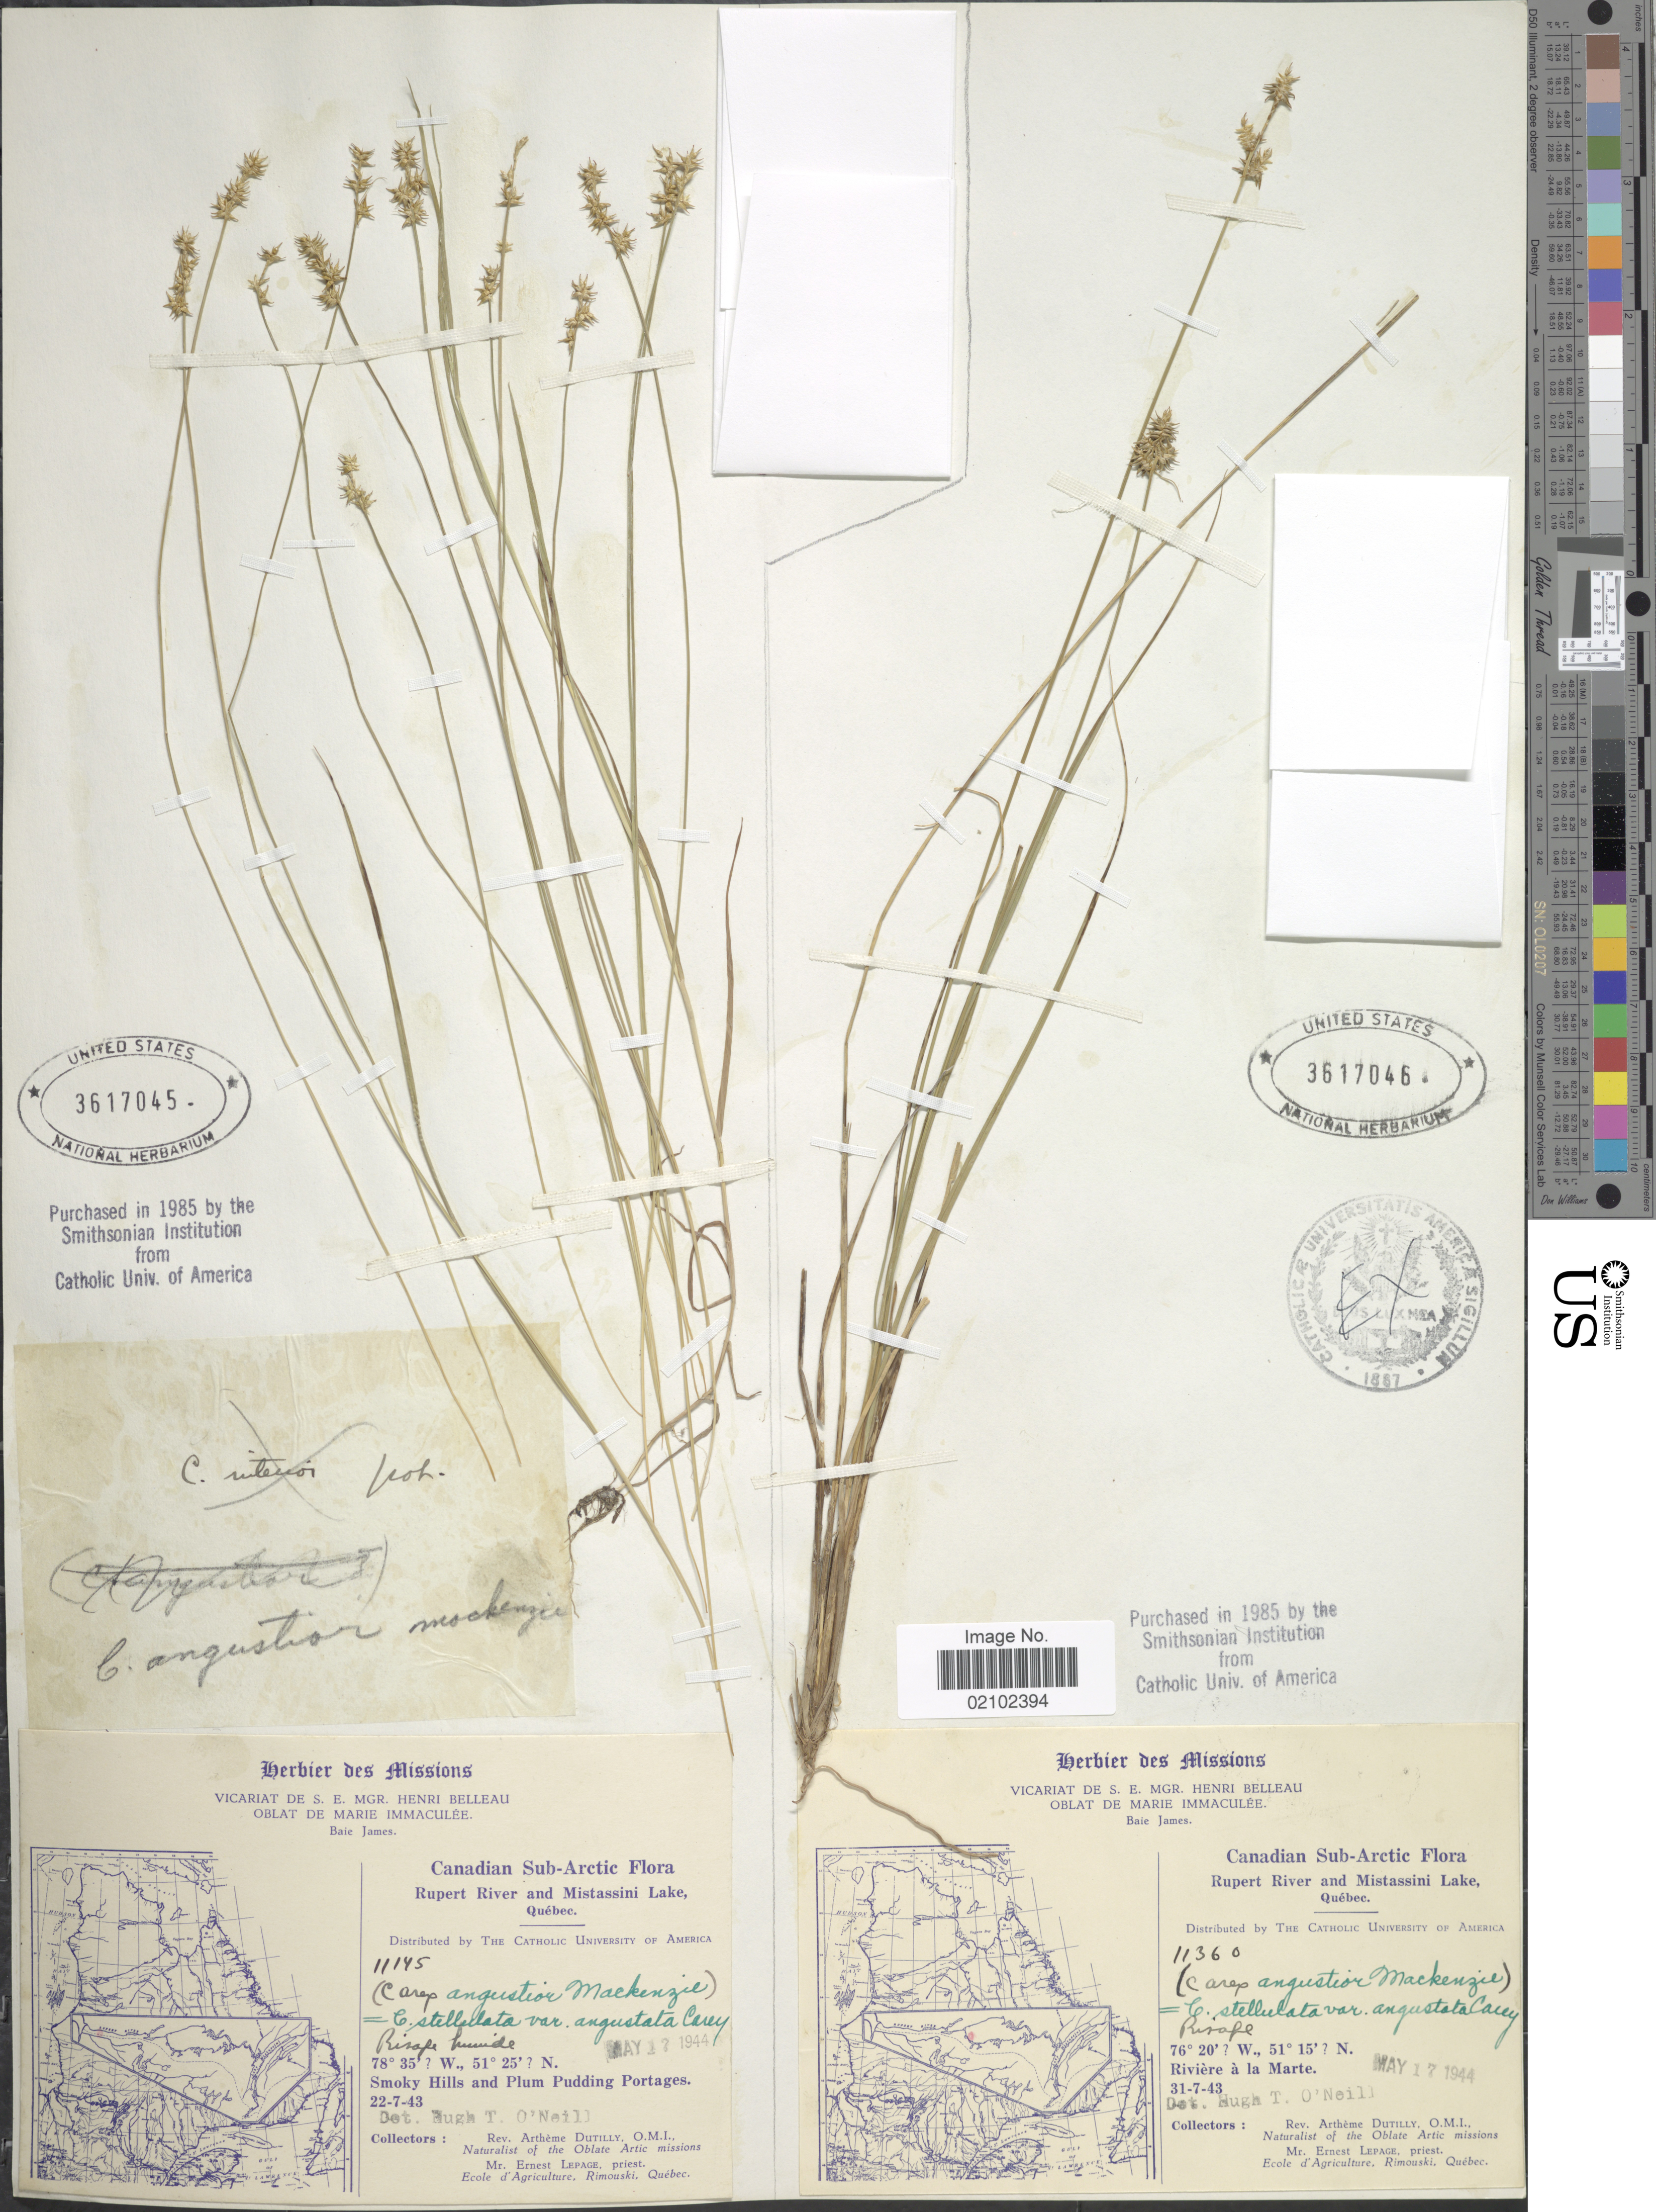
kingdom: Plantae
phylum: Tracheophyta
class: Liliopsida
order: Poales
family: Cyperaceae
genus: Carex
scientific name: Carex echinata subsp. echinata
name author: Murray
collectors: A. Dutilly & E. Lepage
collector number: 11145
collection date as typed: Transcribed d/m/y: 22/7/43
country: Canada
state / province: Quebec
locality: Sub-Arctic, Rupert River and Mistassini Lake, Smoky Hills and Plum Pudding Portages. Risage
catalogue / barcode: US 3617045-2